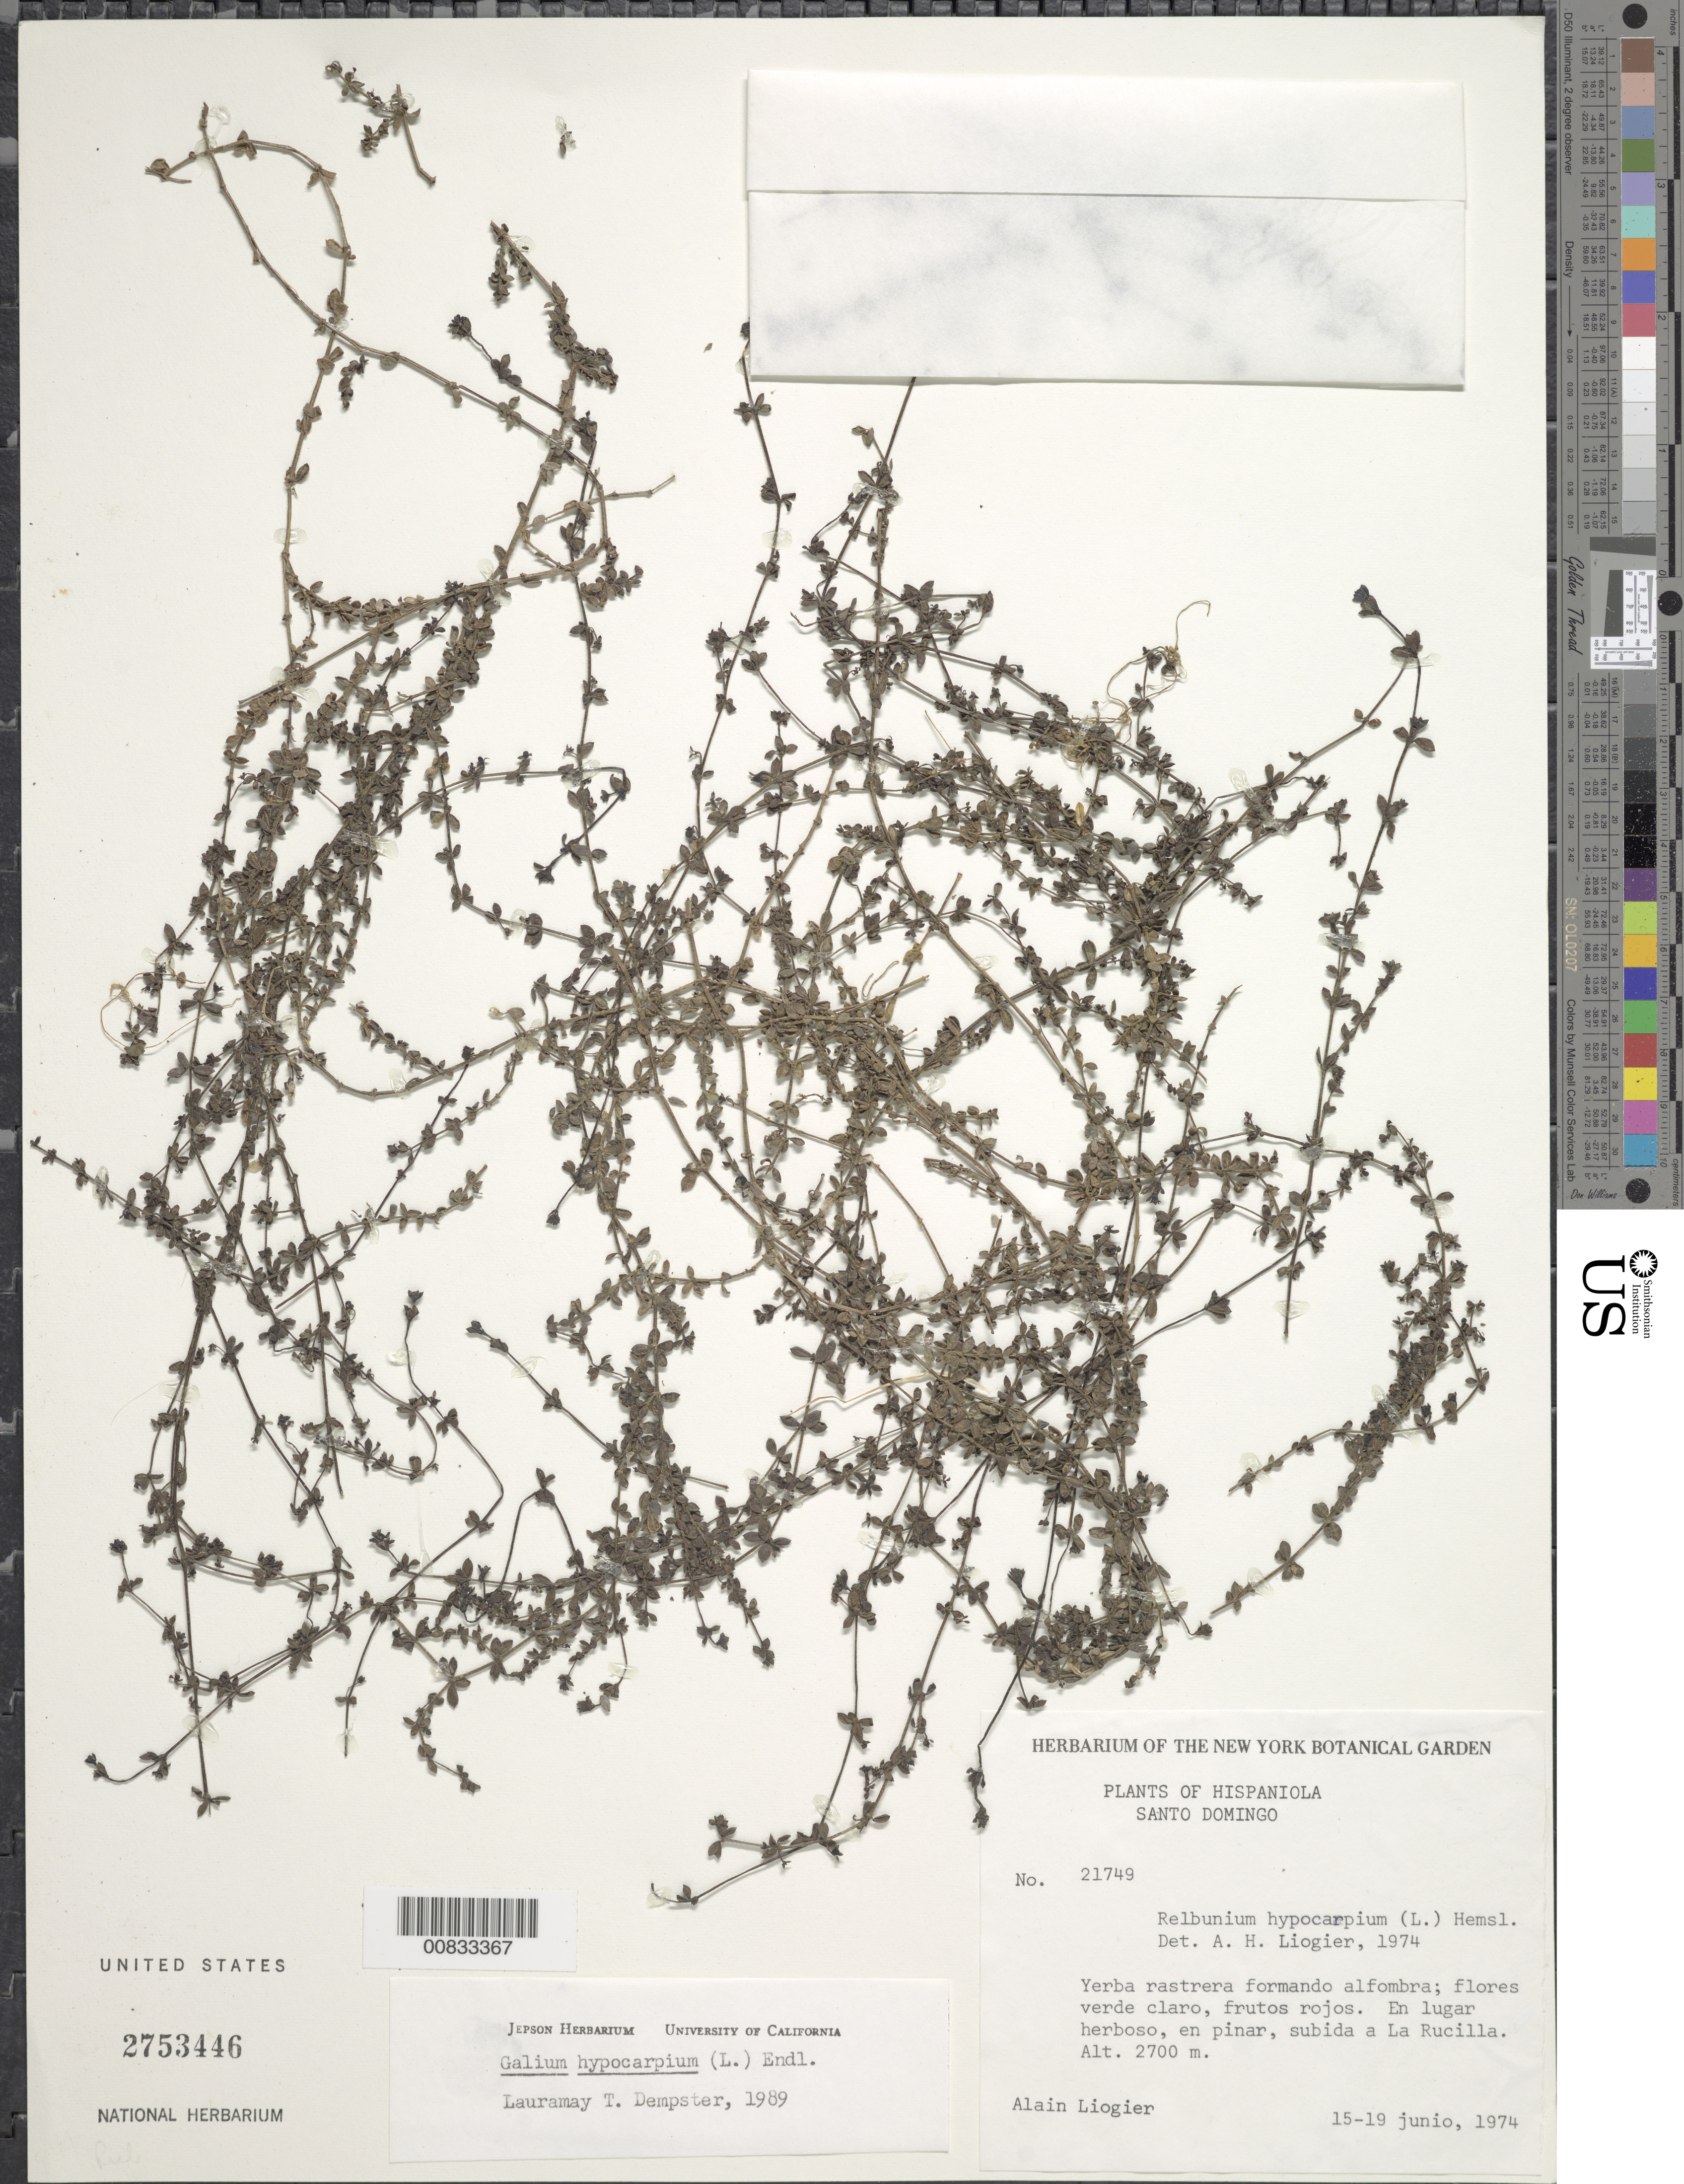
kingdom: Plantae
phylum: Tracheophyta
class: Magnoliopsida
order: Gentianales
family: Rubiaceae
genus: Galium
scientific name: Galium hypocarpium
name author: (L.) Endl. ex Griseb.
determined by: Dempster, L. T.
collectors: A. H. Liogier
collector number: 21749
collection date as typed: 15 Jun 1974 to 19 Jun 1974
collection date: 1974-06-15/1974-06-19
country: Dominican Republic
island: Hispaniola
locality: Subida a La Rucilla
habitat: En lugar herboso, en pinar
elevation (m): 2700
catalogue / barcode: US 2753446